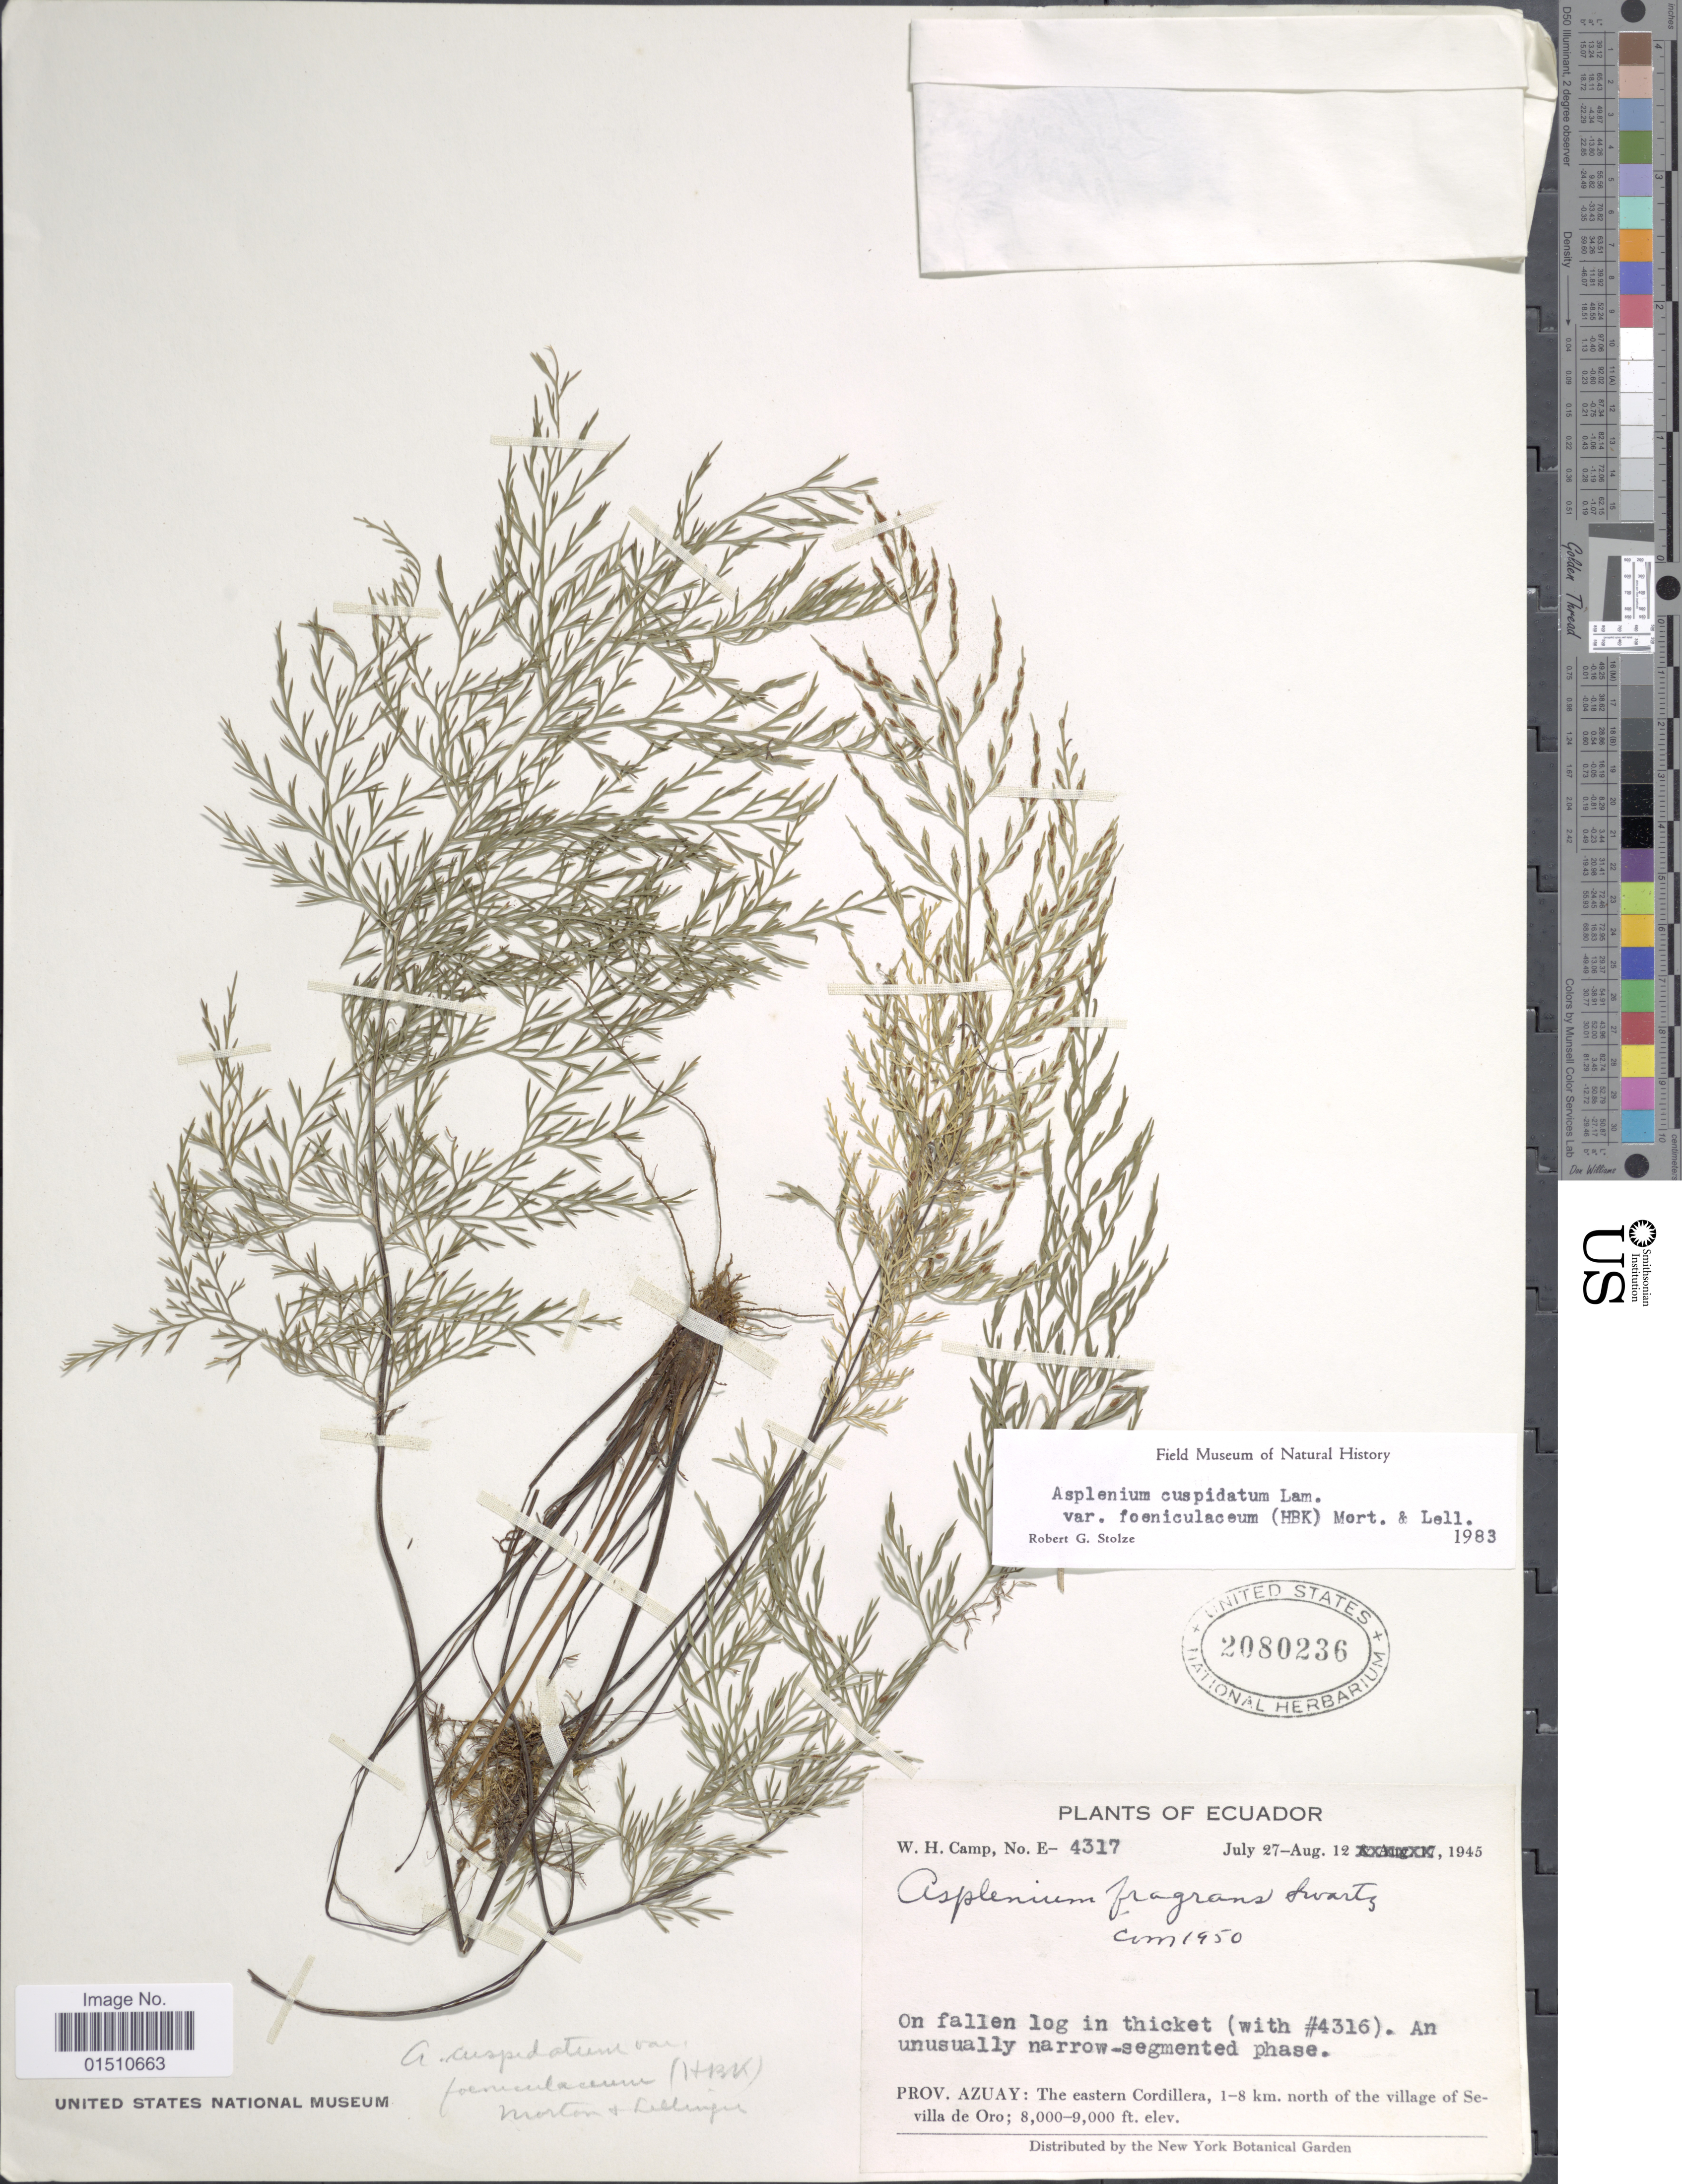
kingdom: Plantae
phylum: Tracheophyta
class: Polypodiopsida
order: Polypodiales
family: Aspleniaceae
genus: Asplenium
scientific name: Asplenium cuspidatum var. foeniculaceum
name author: (Kunth) C.V. Morton & Lellinger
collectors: W. H. Camp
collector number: E4317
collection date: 1945-07-27/1945-08-12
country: Ecuador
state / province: Azuay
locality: Ecuador, The eastern Cordillera, 1-8 km. north of the village of Sevilla de Oro.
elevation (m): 2438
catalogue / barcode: US 2080236